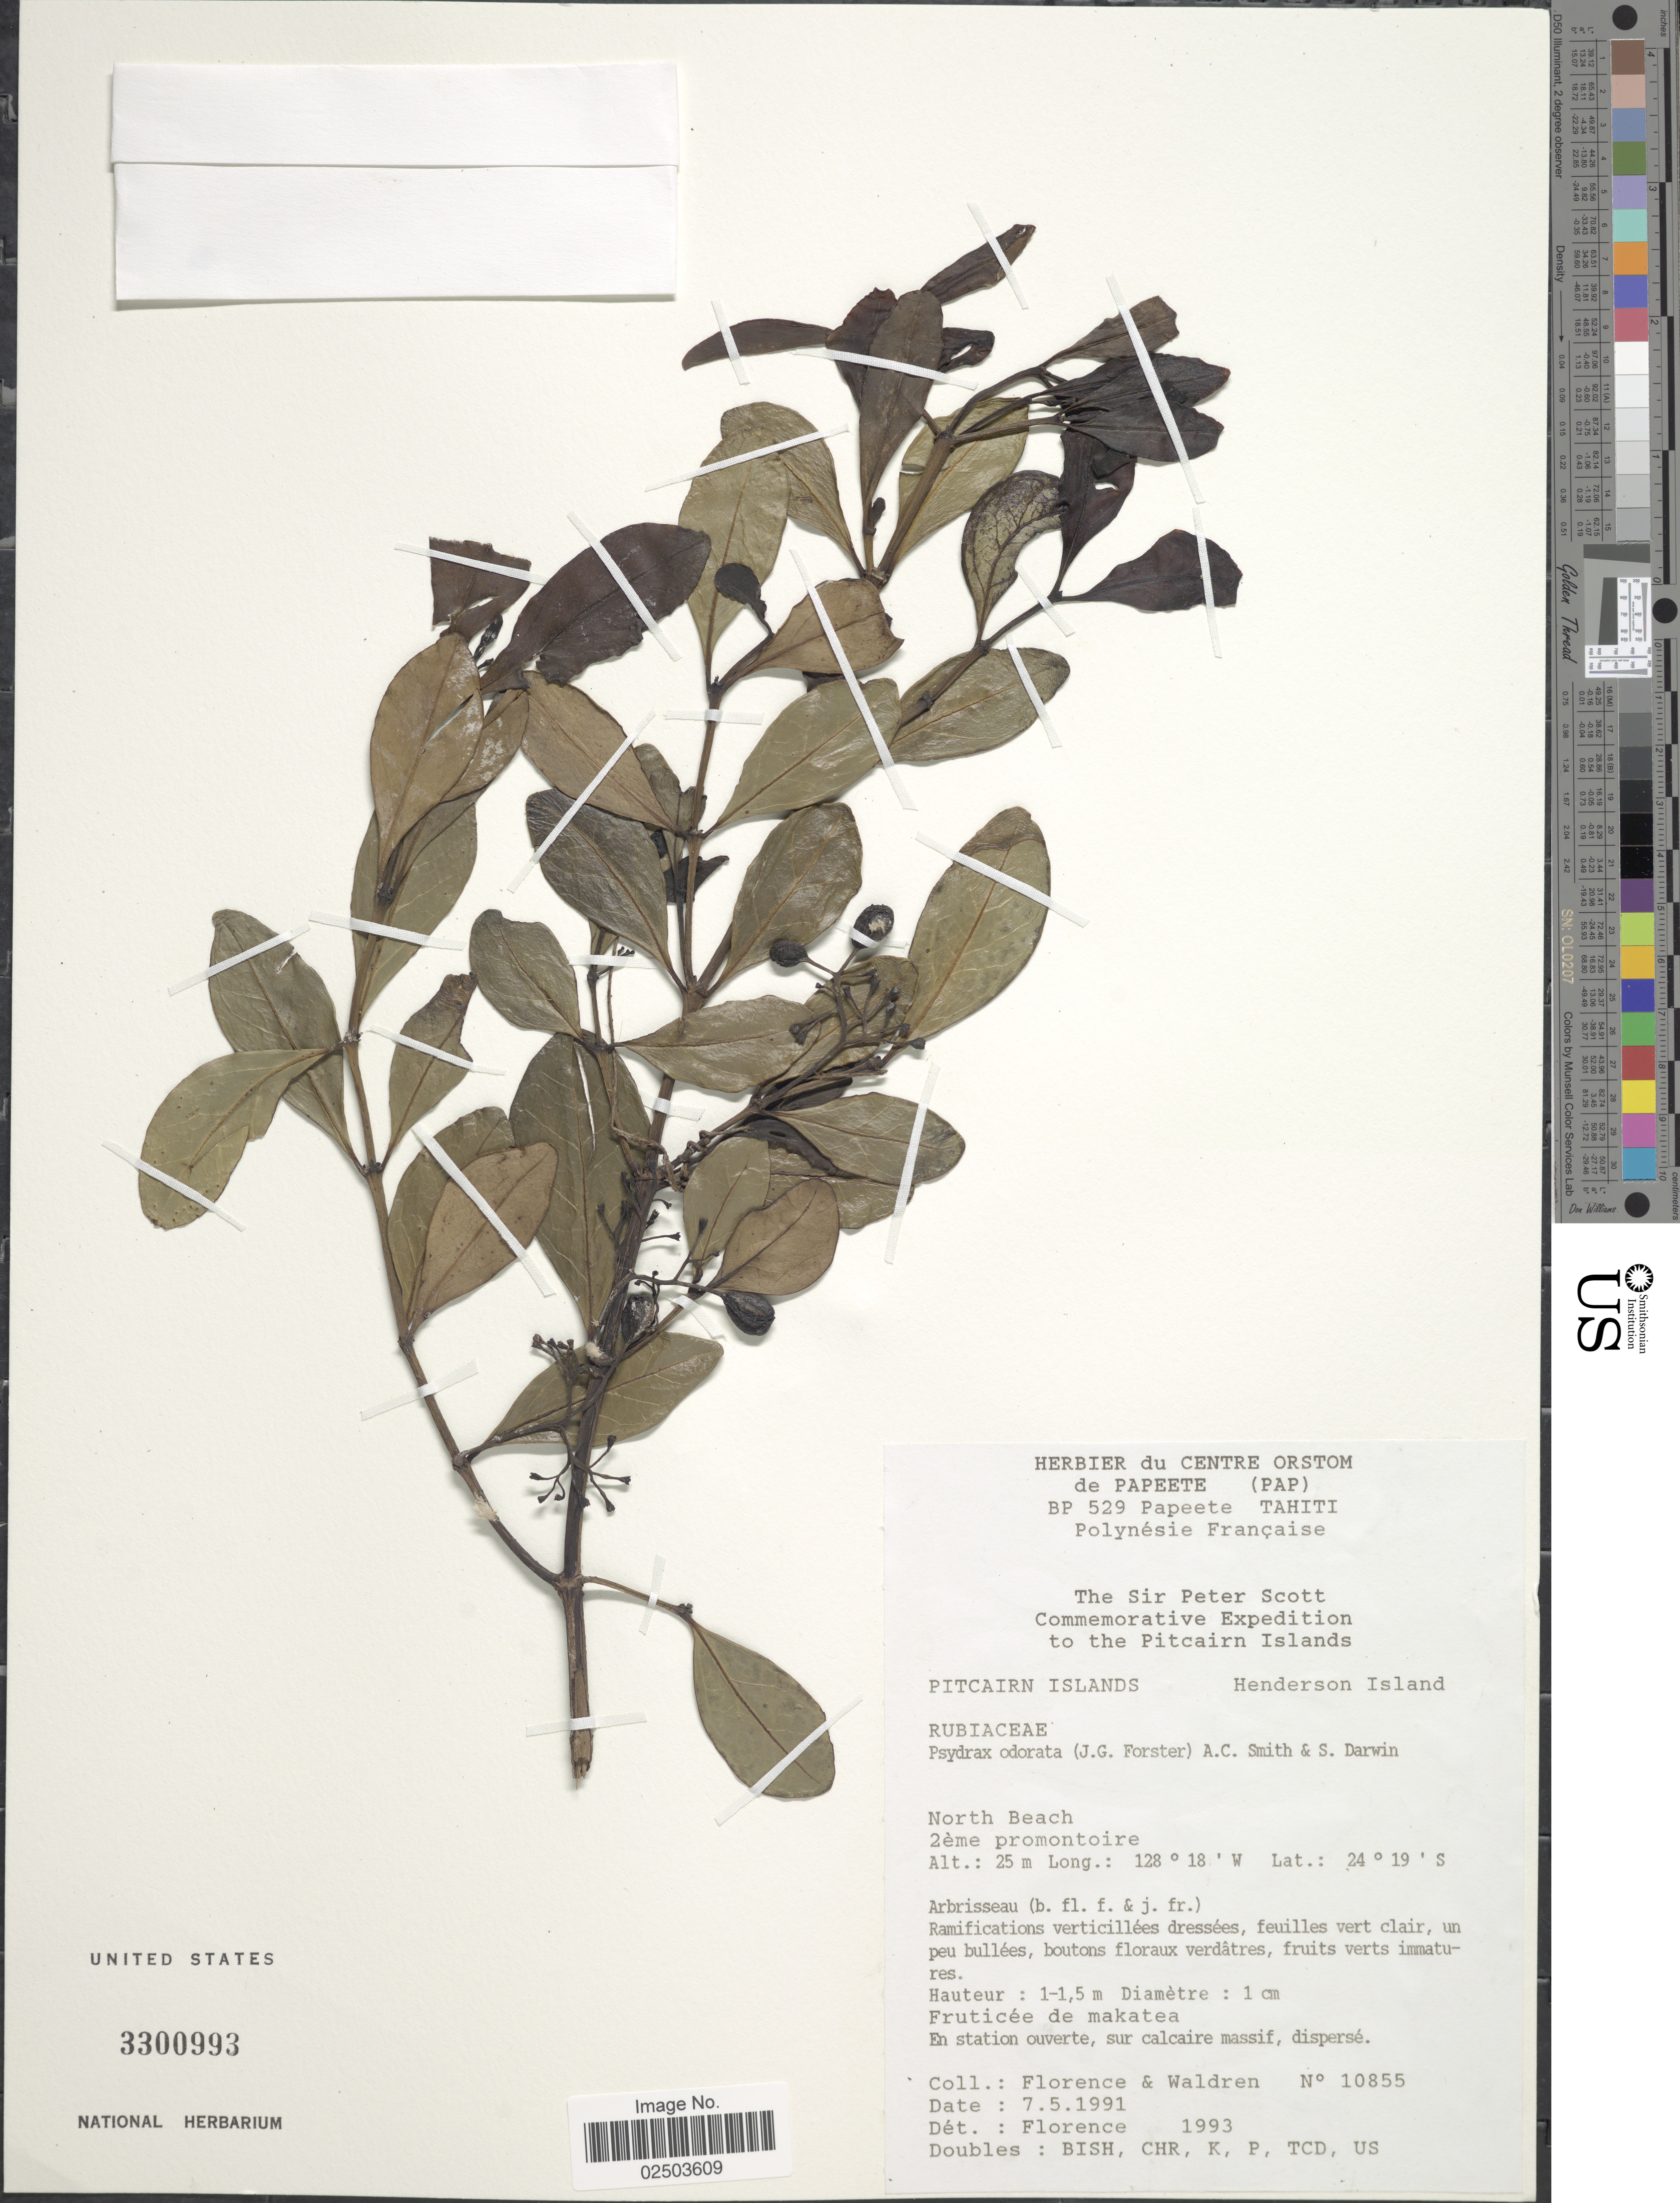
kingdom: Plantae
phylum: Tracheophyta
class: Magnoliopsida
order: Gentianales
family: Rubiaceae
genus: Canthium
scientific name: Canthium odoratum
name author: Seem.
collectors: -. Florence & Waldren, --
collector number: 10855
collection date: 1991-05-07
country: Pitcairn Islands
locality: Henderson Island. North Beach, 2eme promontoire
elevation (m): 25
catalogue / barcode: US 3300993